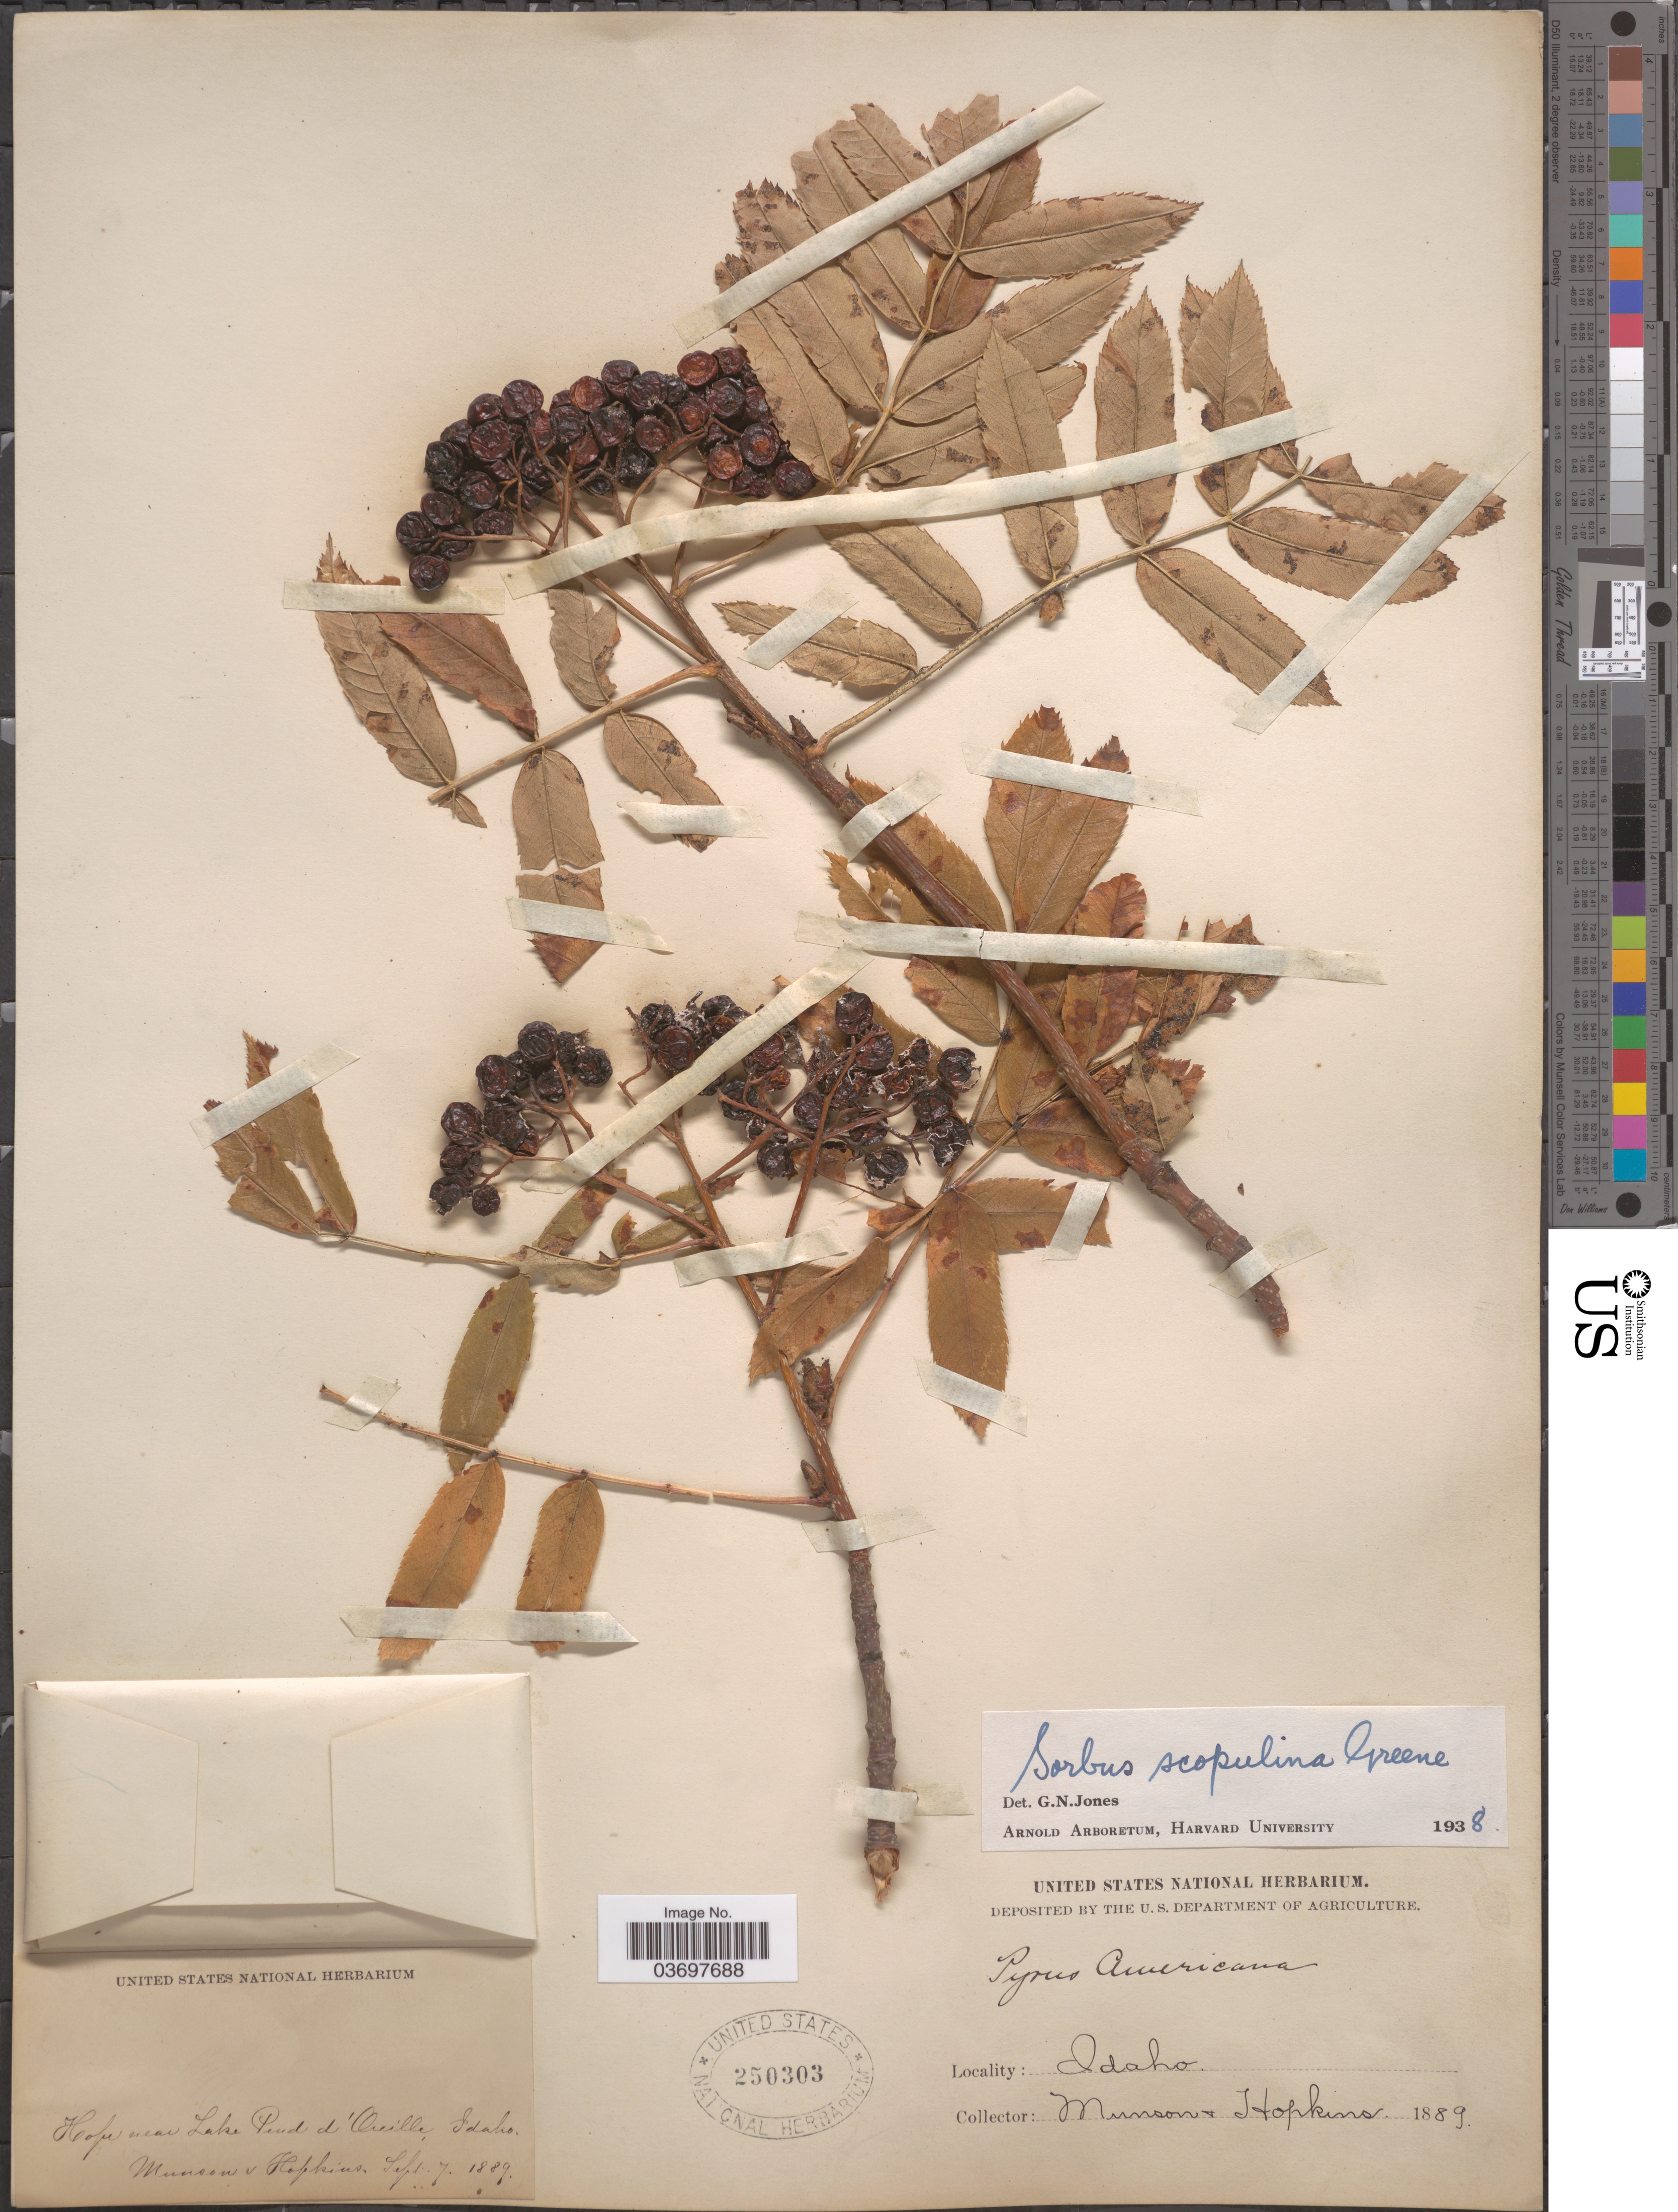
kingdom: Plantae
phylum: Tracheophyta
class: Magnoliopsida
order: Rosales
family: Rosaceae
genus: Sorbus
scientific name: Sorbus scopulina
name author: Greene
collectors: -. Munson & -- Hopkins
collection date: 1889-09-07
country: United States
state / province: Idaho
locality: Hope near Lake Pend d'Oreille.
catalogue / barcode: US 250303